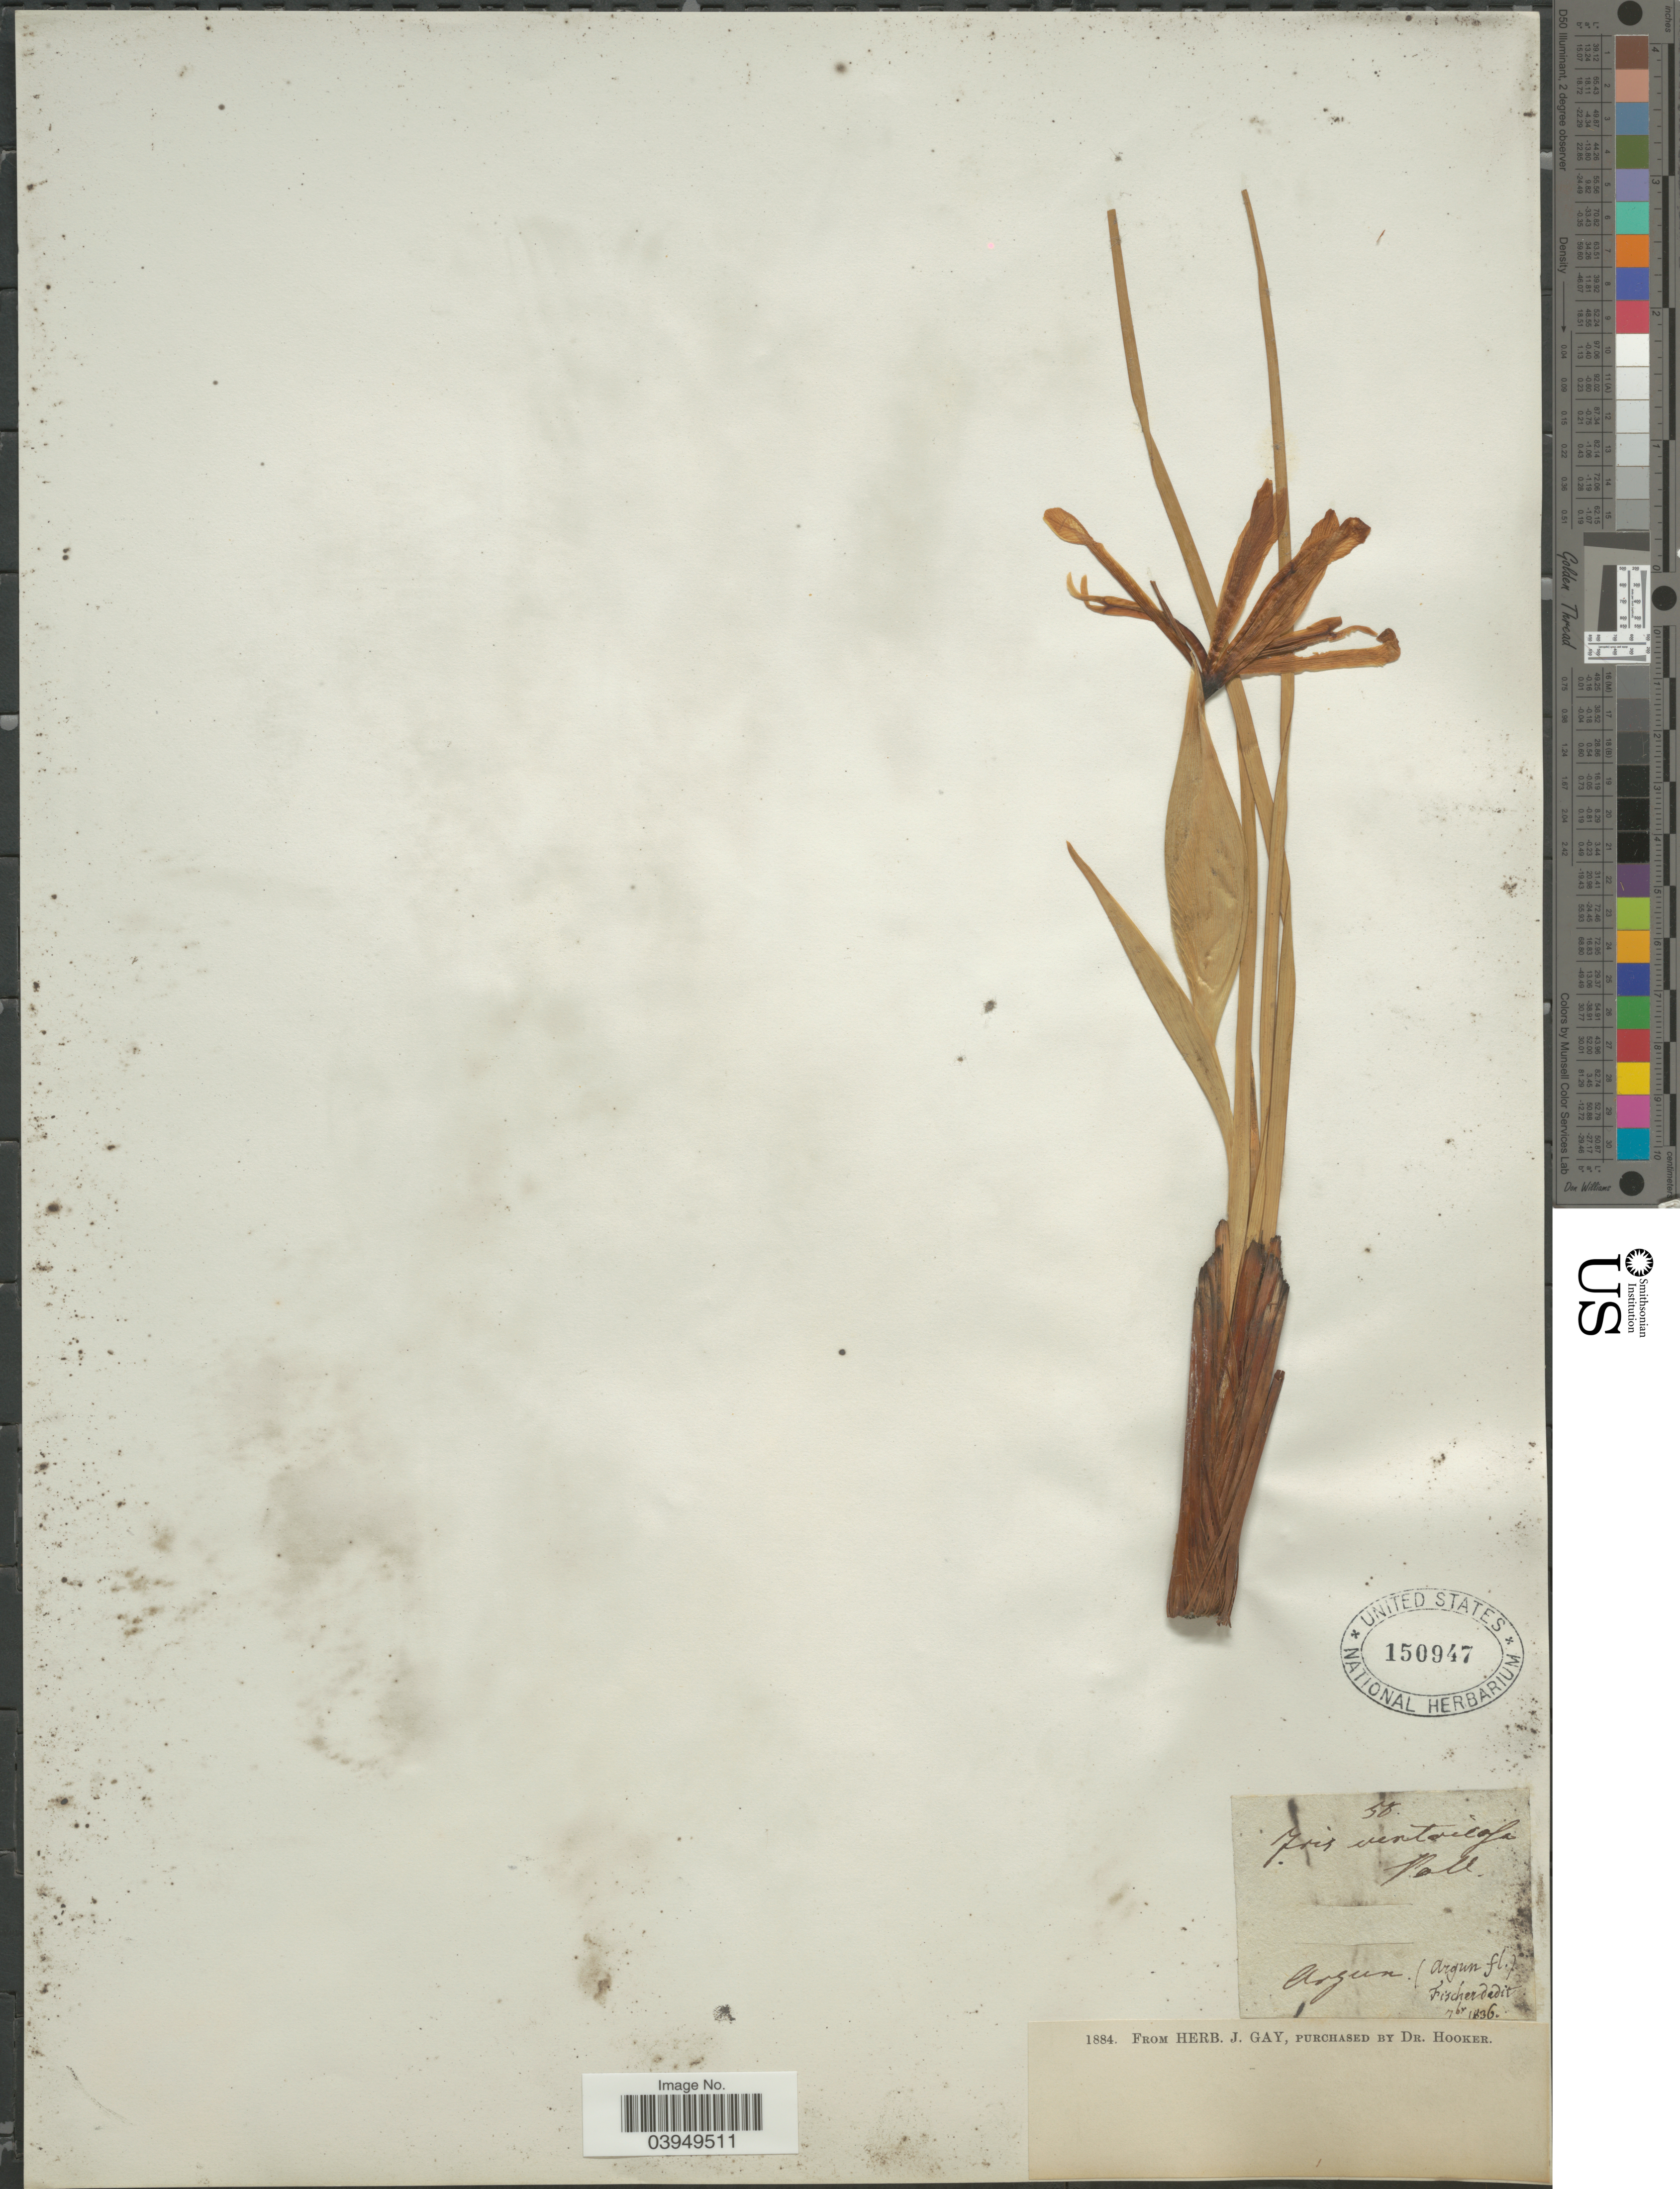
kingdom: Plantae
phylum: Tracheophyta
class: Liliopsida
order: Asparagales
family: Iridaceae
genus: Iris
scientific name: Iris ventricosa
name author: Pall.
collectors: -- Fischer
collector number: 58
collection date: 1836-09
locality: Argun.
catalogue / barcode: US 150947